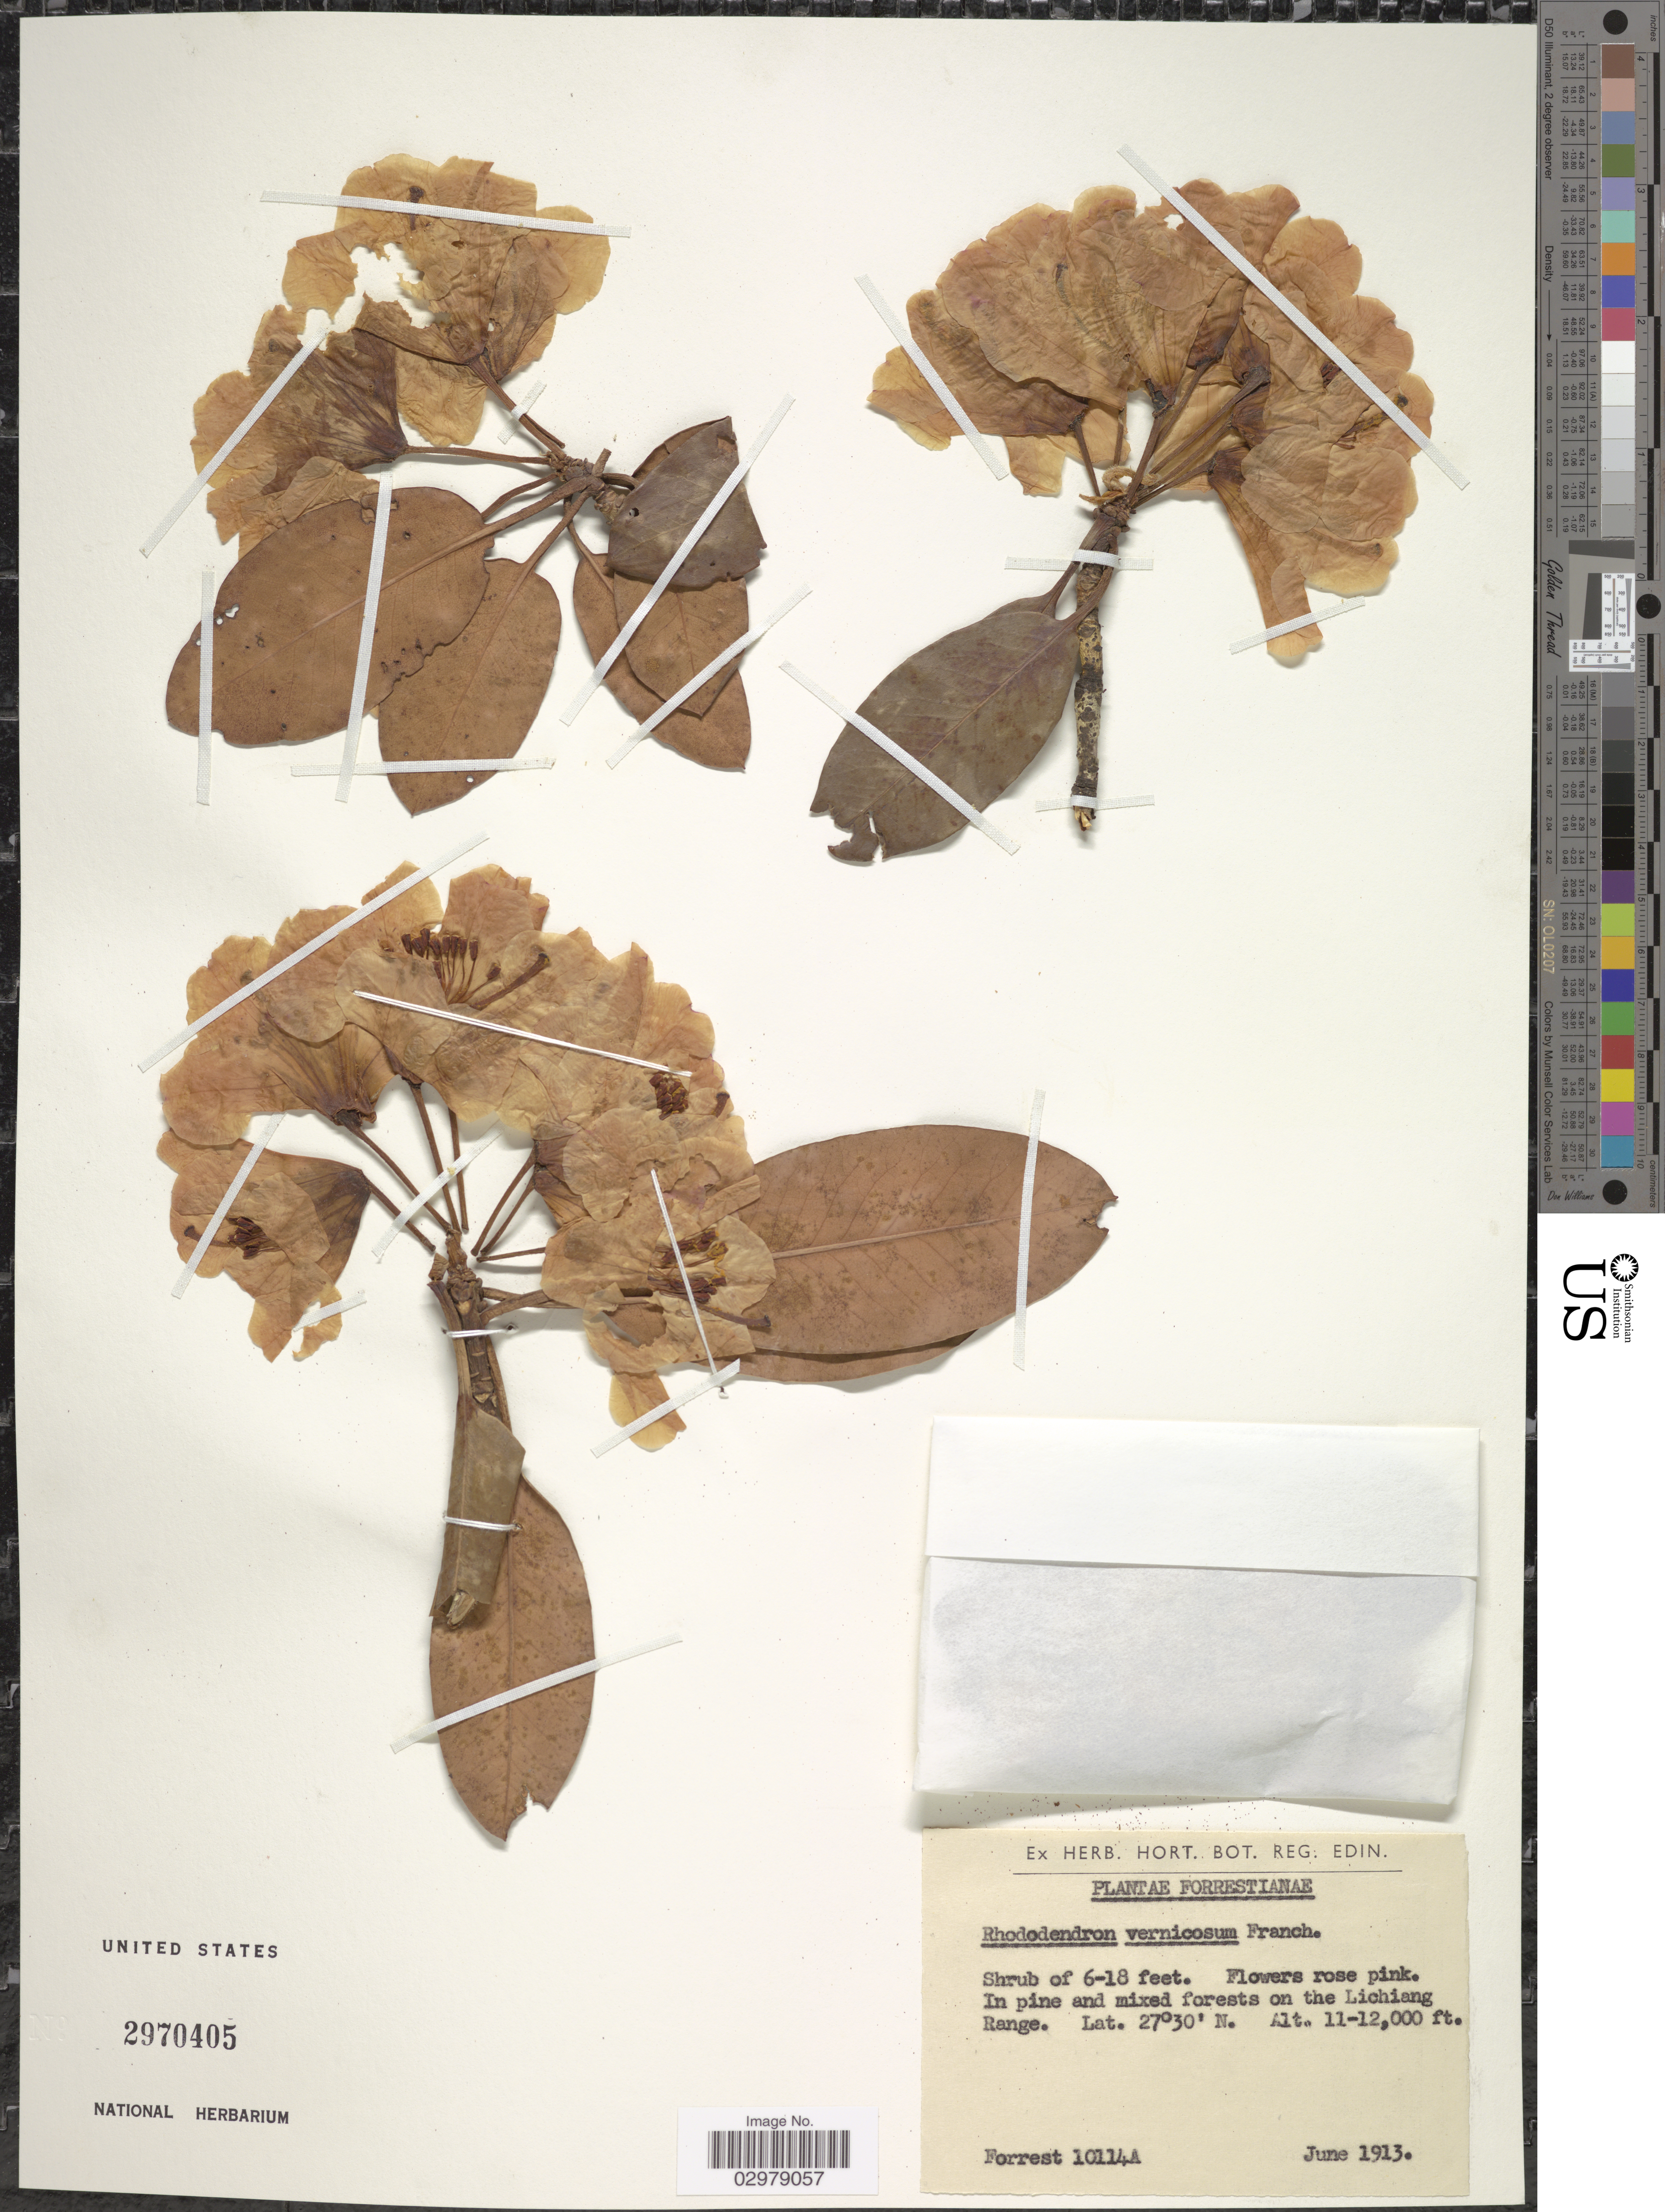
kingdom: Plantae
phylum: Tracheophyta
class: Magnoliopsida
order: Ericales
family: Ericaceae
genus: Rhododendron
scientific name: Rhododendron vernicosum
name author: Franch.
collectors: -. Forrest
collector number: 10114A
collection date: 1913-06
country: China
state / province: Yunnan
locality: In pine and mixed forests on the Lichiang Range.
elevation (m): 3353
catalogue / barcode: US 2970405